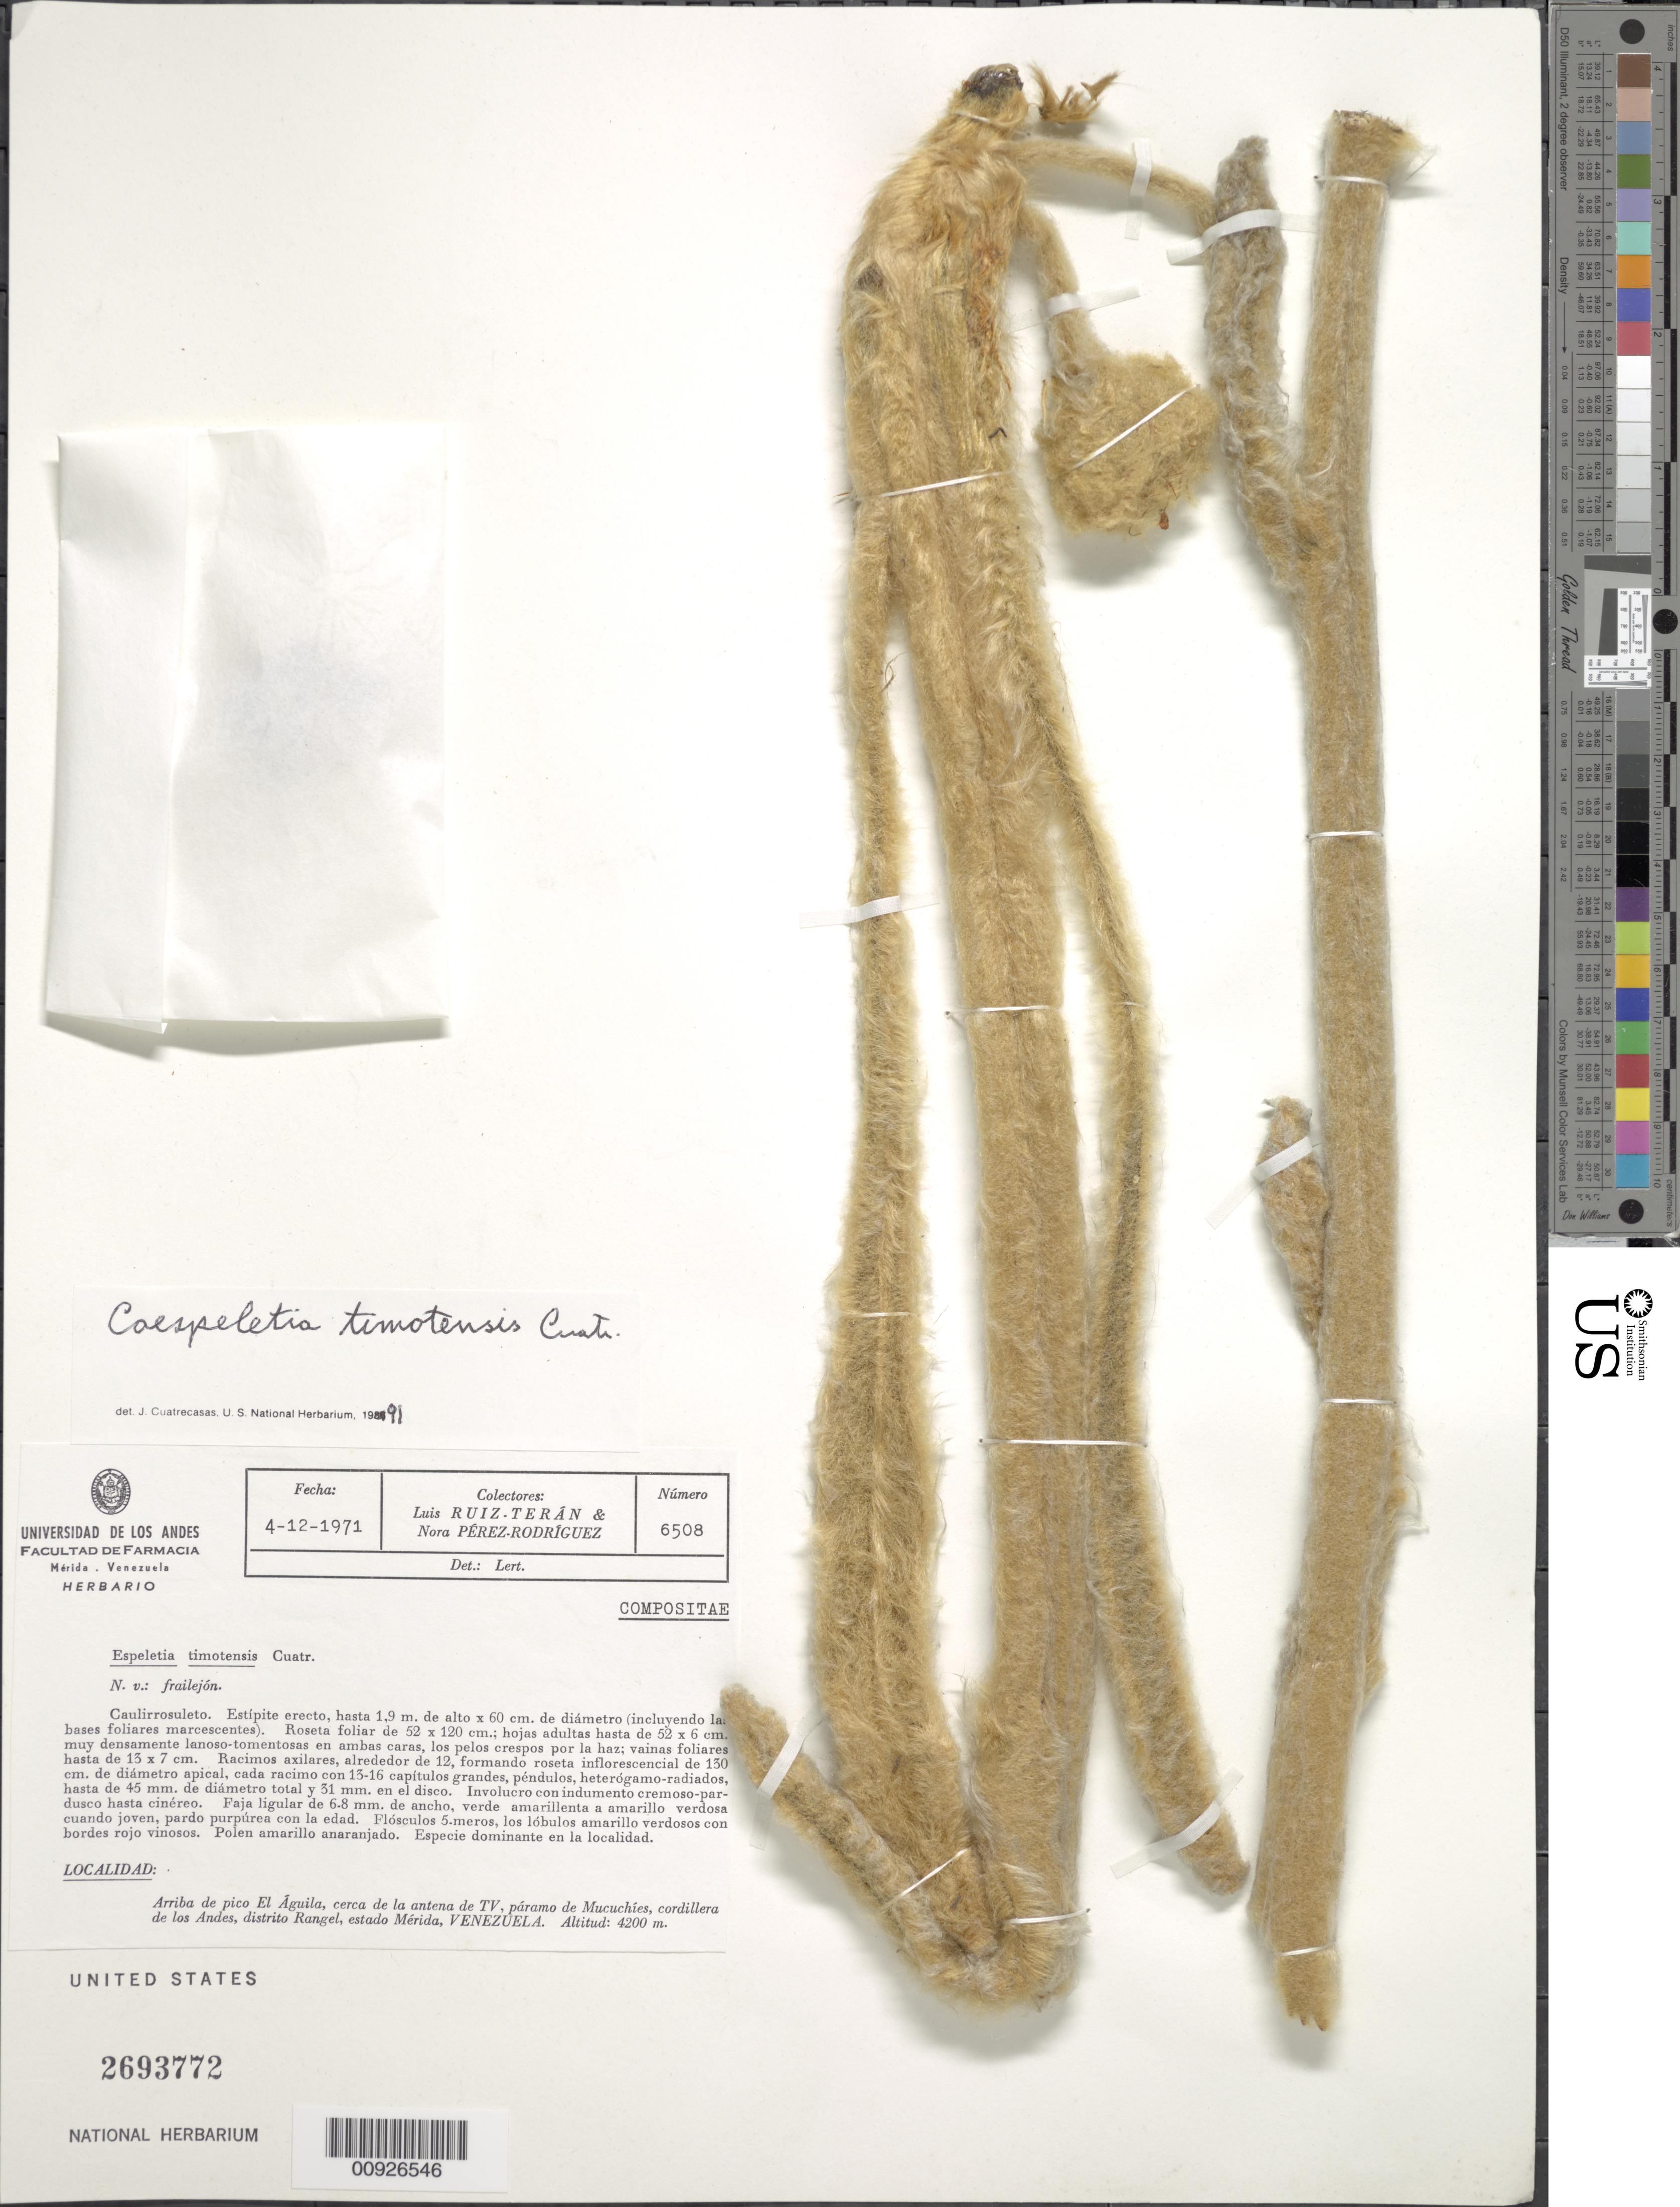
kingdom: Plantae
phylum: Tracheophyta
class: Magnoliopsida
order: Asterales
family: Asteraceae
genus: Coespeletia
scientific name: Coespeletia timotensis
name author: (Cuatrec.) Cuatrec.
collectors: L. E. Ruíz-Terán & N. Pérez-Rodríguez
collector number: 6508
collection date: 1971-12-04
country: Venezuela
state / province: Mérida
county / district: Rangel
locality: P. de Mucuchíes. Arriba de Pico El Águila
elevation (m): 4200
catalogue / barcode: US 2693772